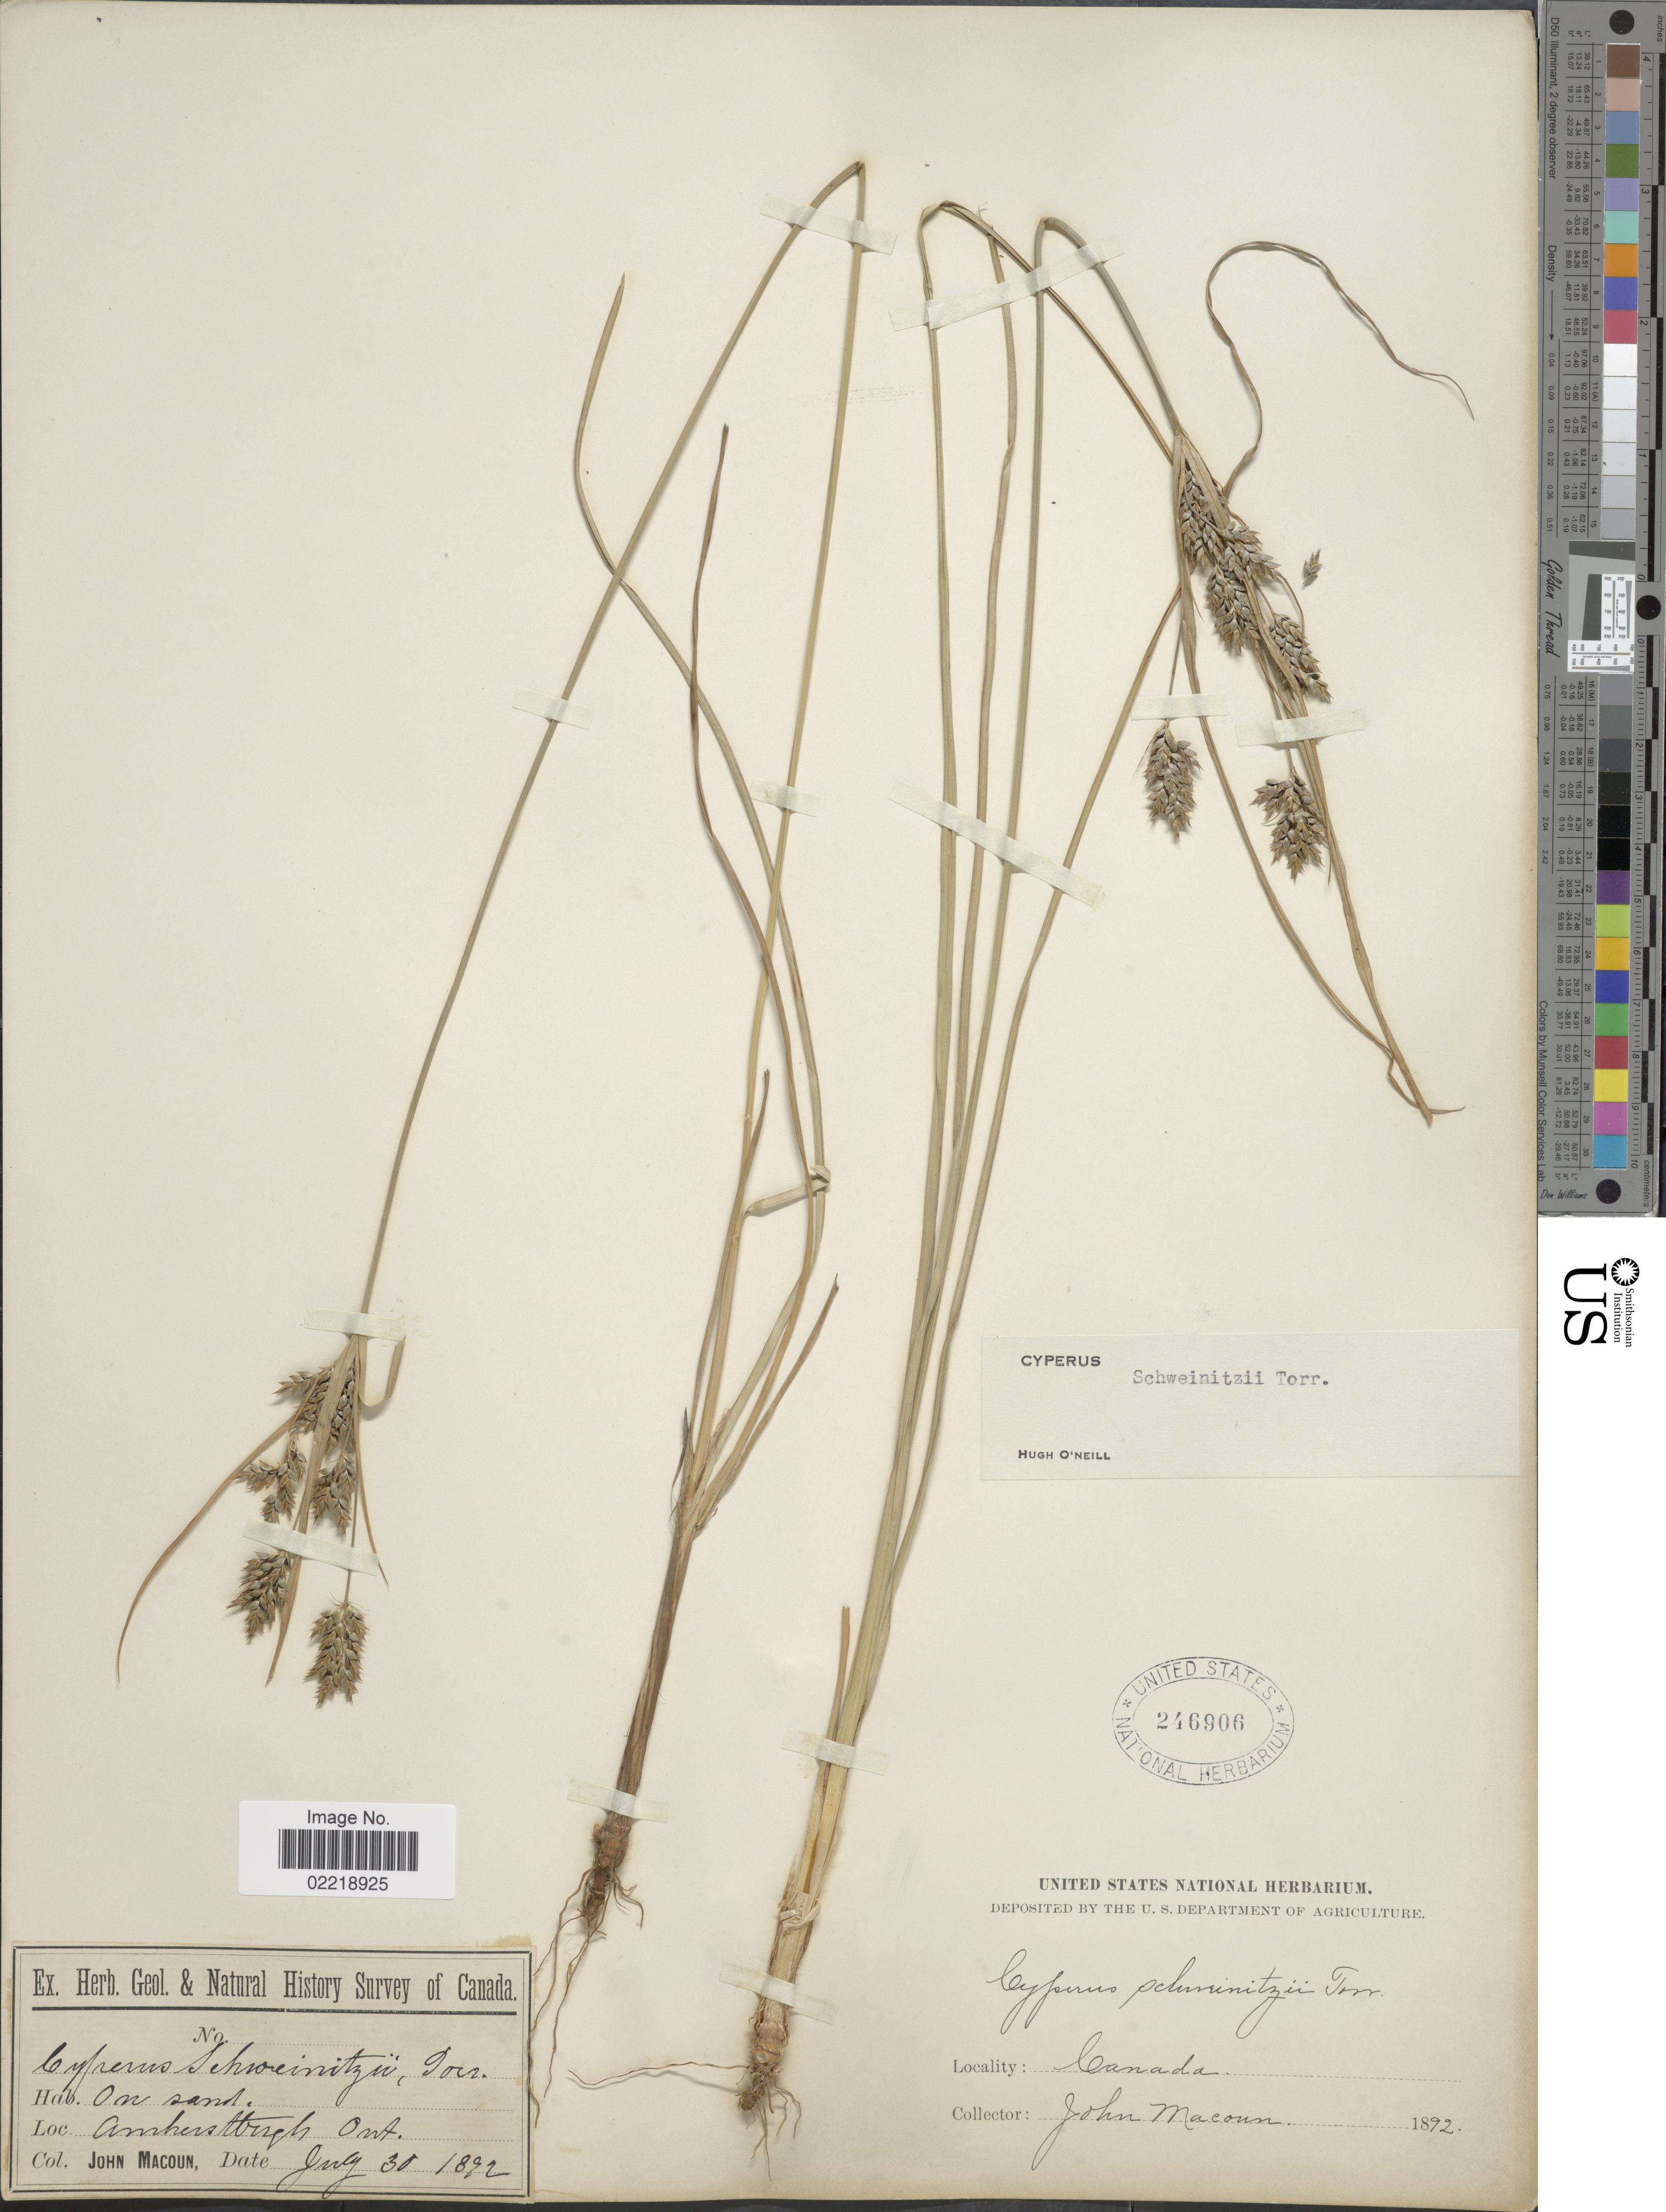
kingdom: Plantae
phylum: Tracheophyta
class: Liliopsida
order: Poales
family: Cyperaceae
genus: Cyperus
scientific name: Cyperus schweinitzii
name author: Torr.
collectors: J. Macoun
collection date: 1892-07-30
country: Canada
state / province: Ontario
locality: On sand Amherstburgh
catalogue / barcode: US 246906